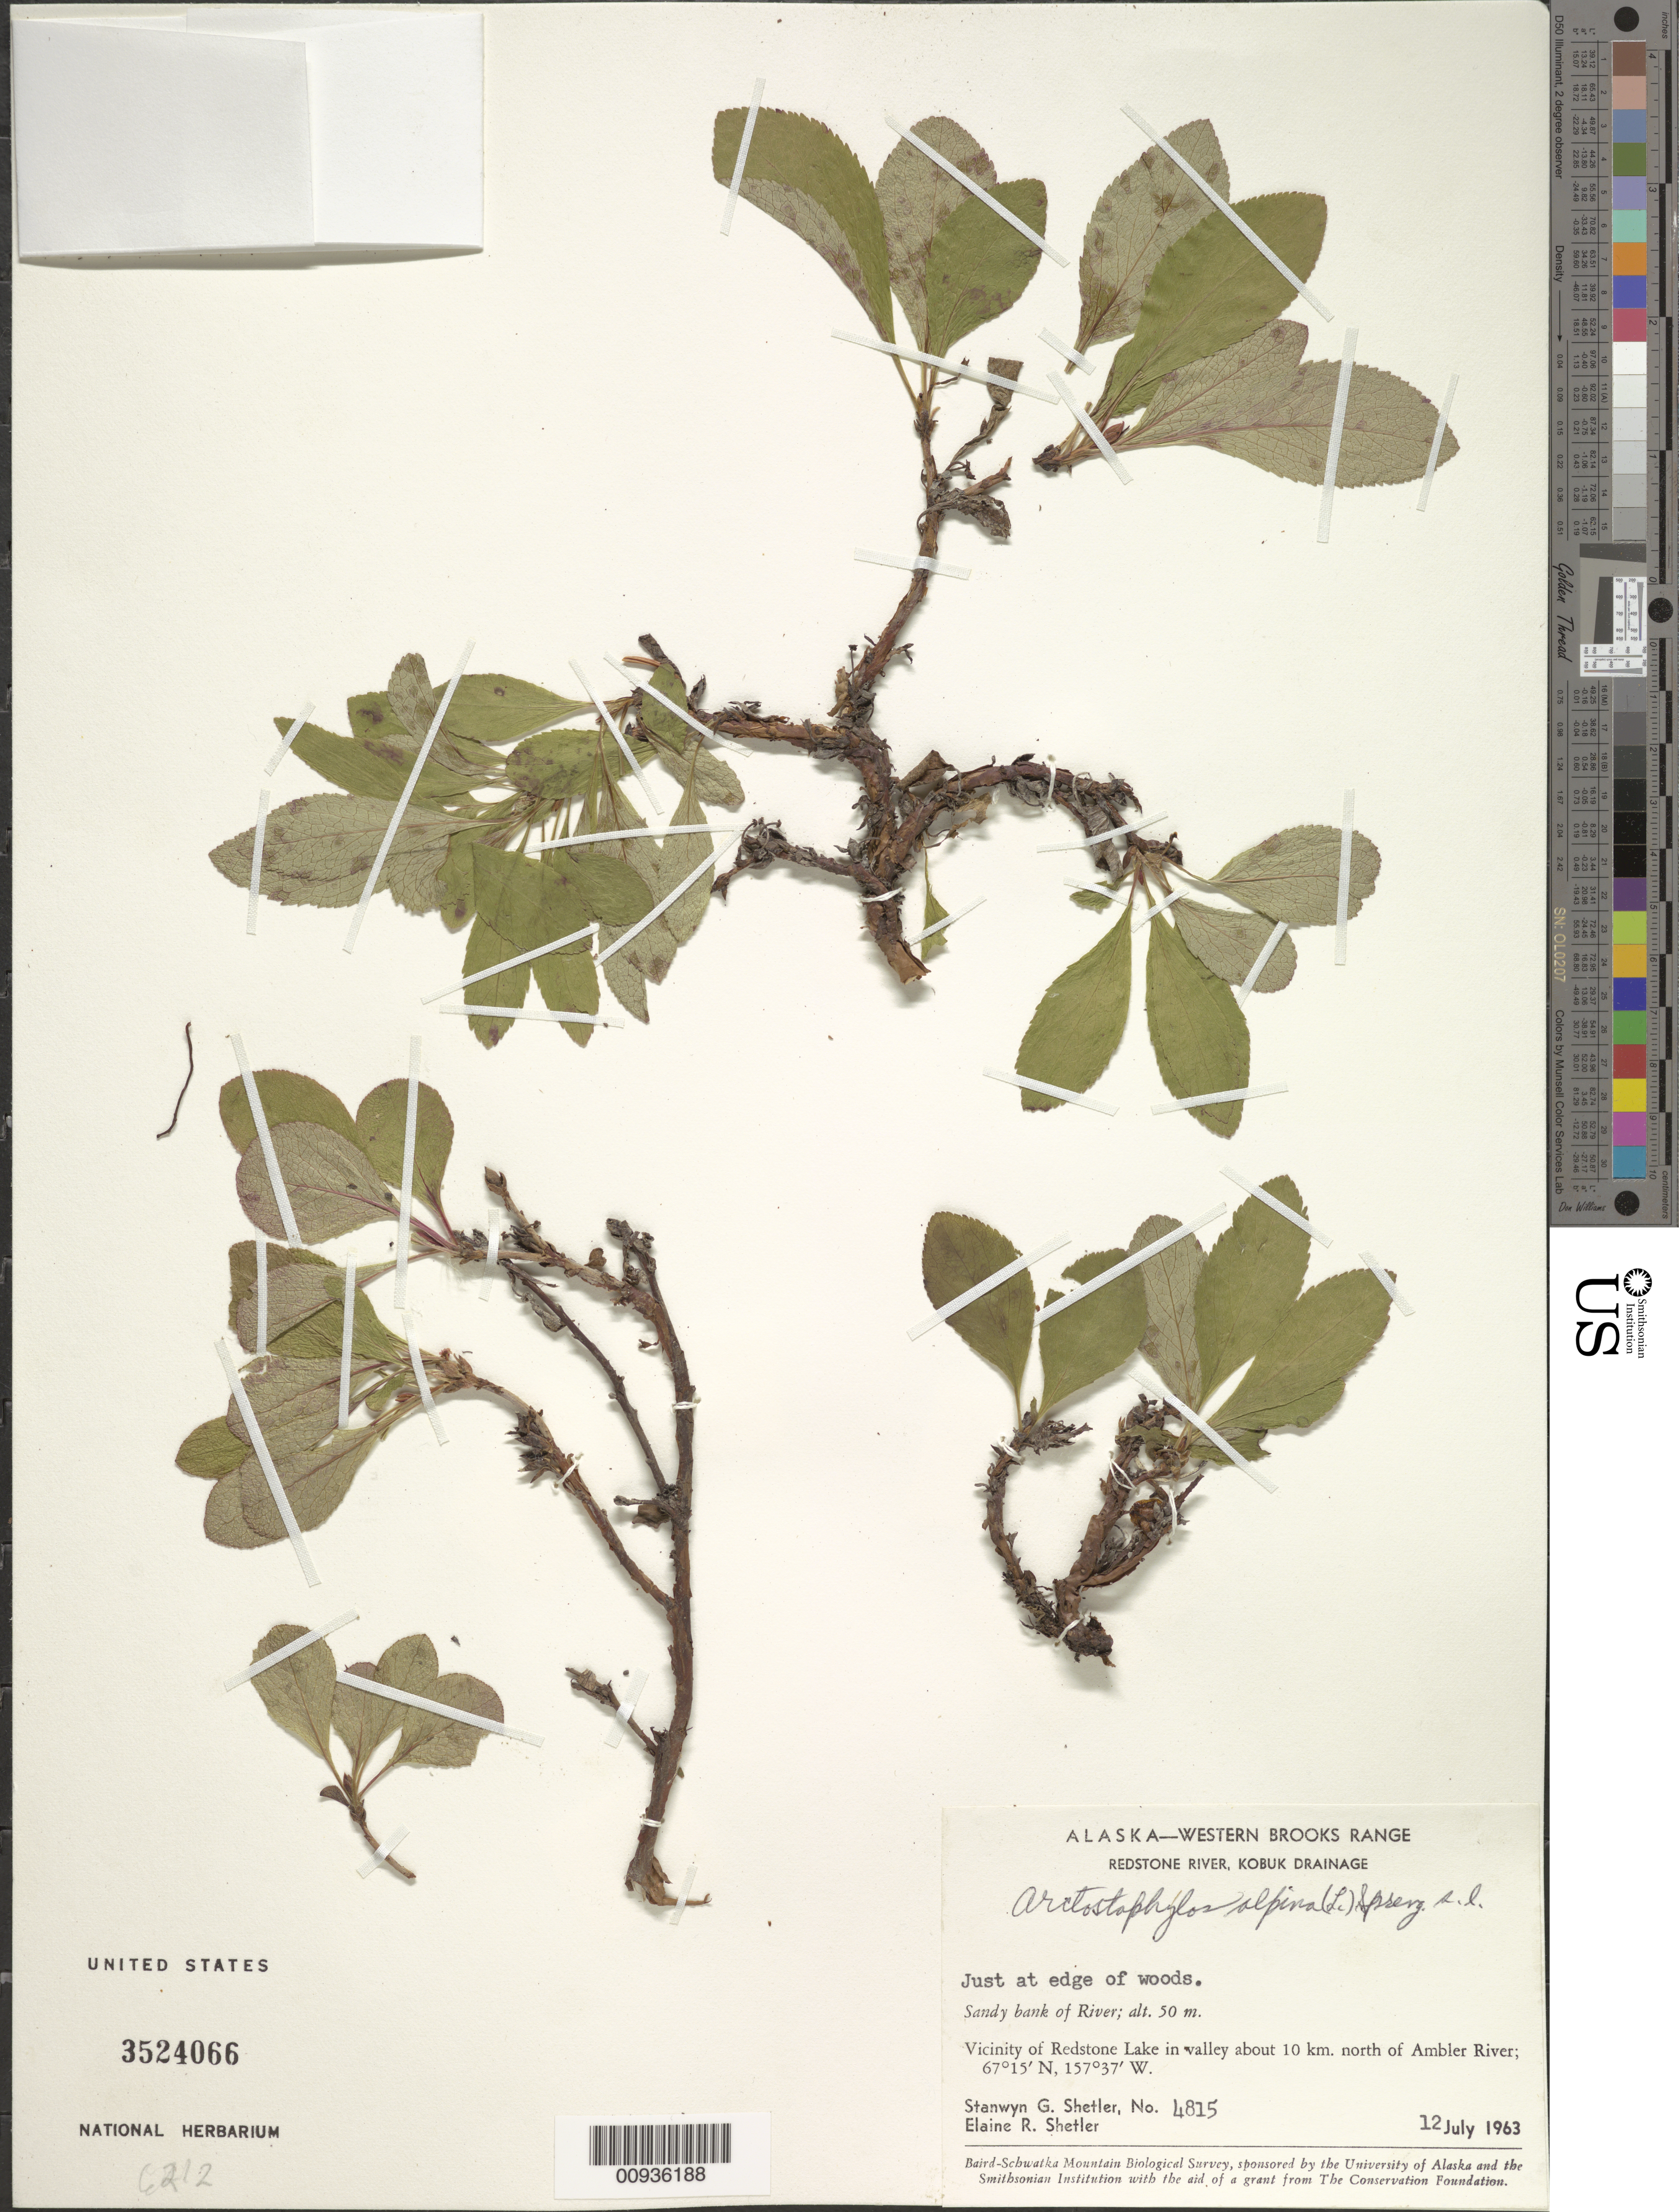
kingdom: Plantae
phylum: Tracheophyta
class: Magnoliopsida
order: Ericales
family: Ericaceae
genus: Arctostaphylos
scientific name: Arctostaphylos alpina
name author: (L.) Spreng.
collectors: S. Shetler & E. R. Shetler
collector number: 4815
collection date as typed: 12 Jul 1963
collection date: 1963-07-12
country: United States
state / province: Alaska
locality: Vicinity of Redstone Lake in valley about 10 km. north of Ambler River. Western Brooks Range, Redstone River, Kobuk Drainage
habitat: Sandy bank of River, just at edge of woods.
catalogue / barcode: US 3524066